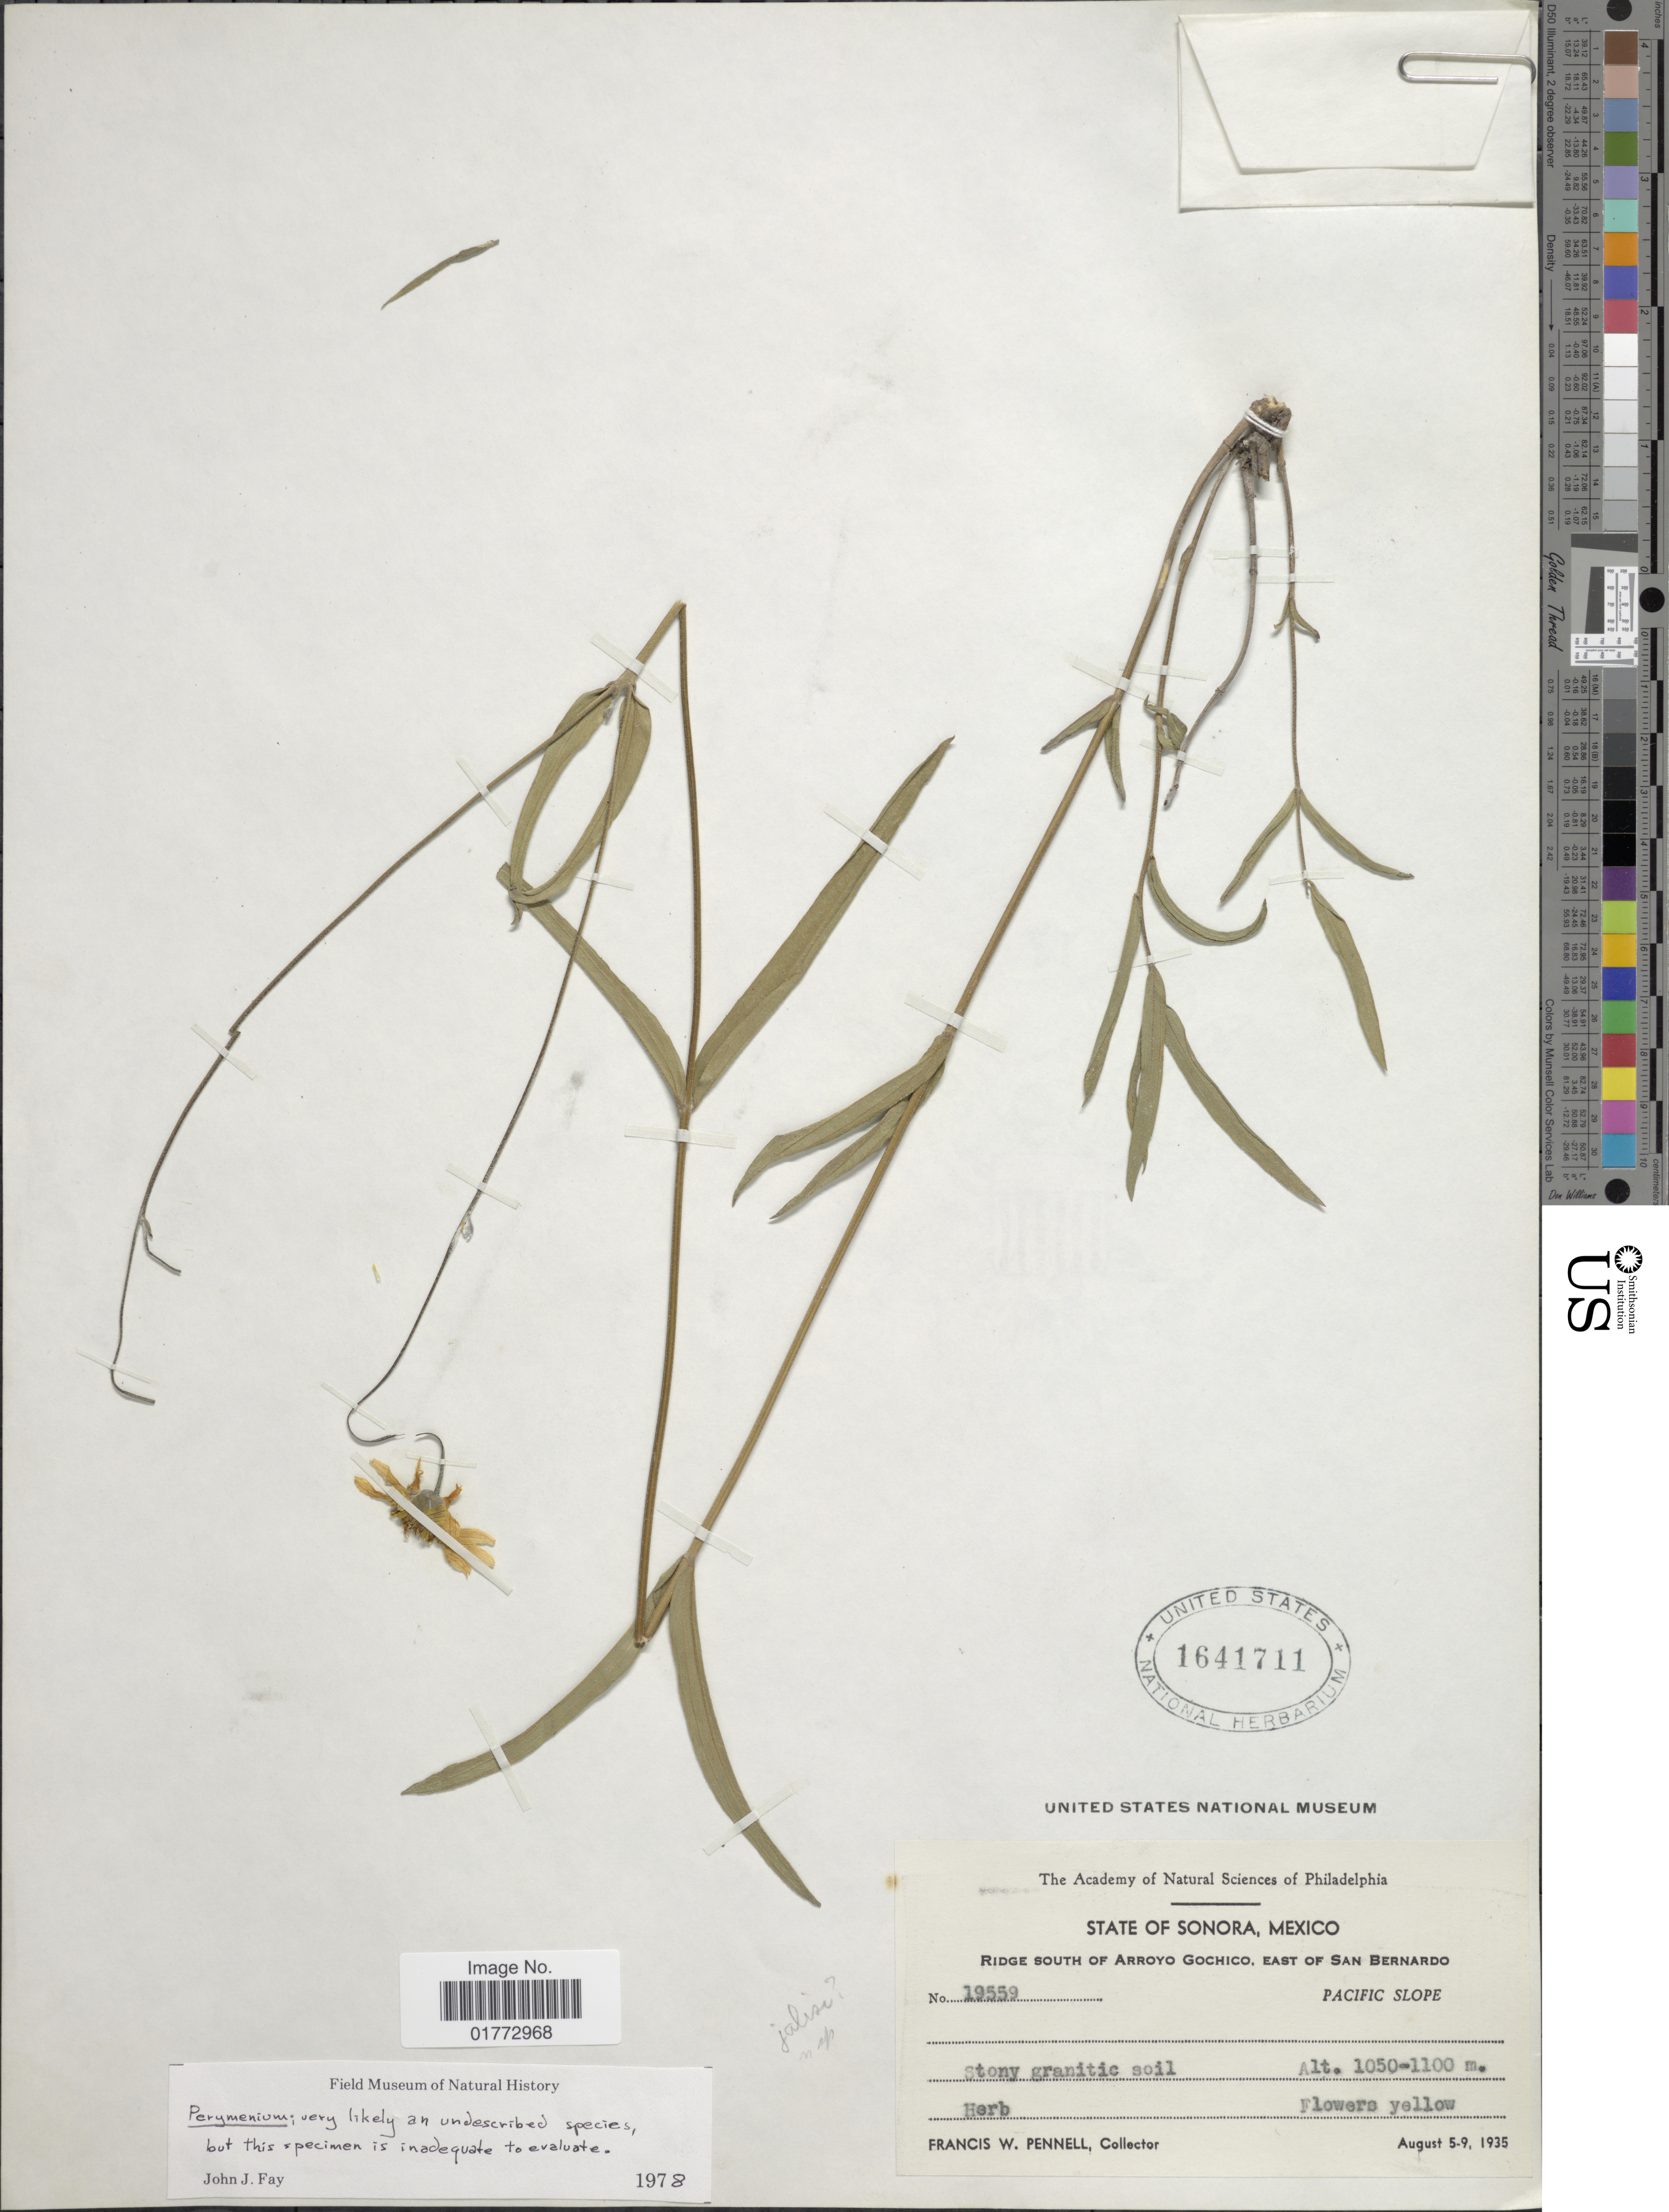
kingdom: Plantae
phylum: Tracheophyta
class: Magnoliopsida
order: Asterales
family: Asteraceae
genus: Perymenium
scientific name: Perymenium sp.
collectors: F. W. Pennell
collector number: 19559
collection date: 1935-08-05/1935-08-09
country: Mexico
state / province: Sonora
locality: Ridge south of Arroyo Gochico, East of San Bernardo, Pacific slope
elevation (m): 1050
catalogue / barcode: US 1641711